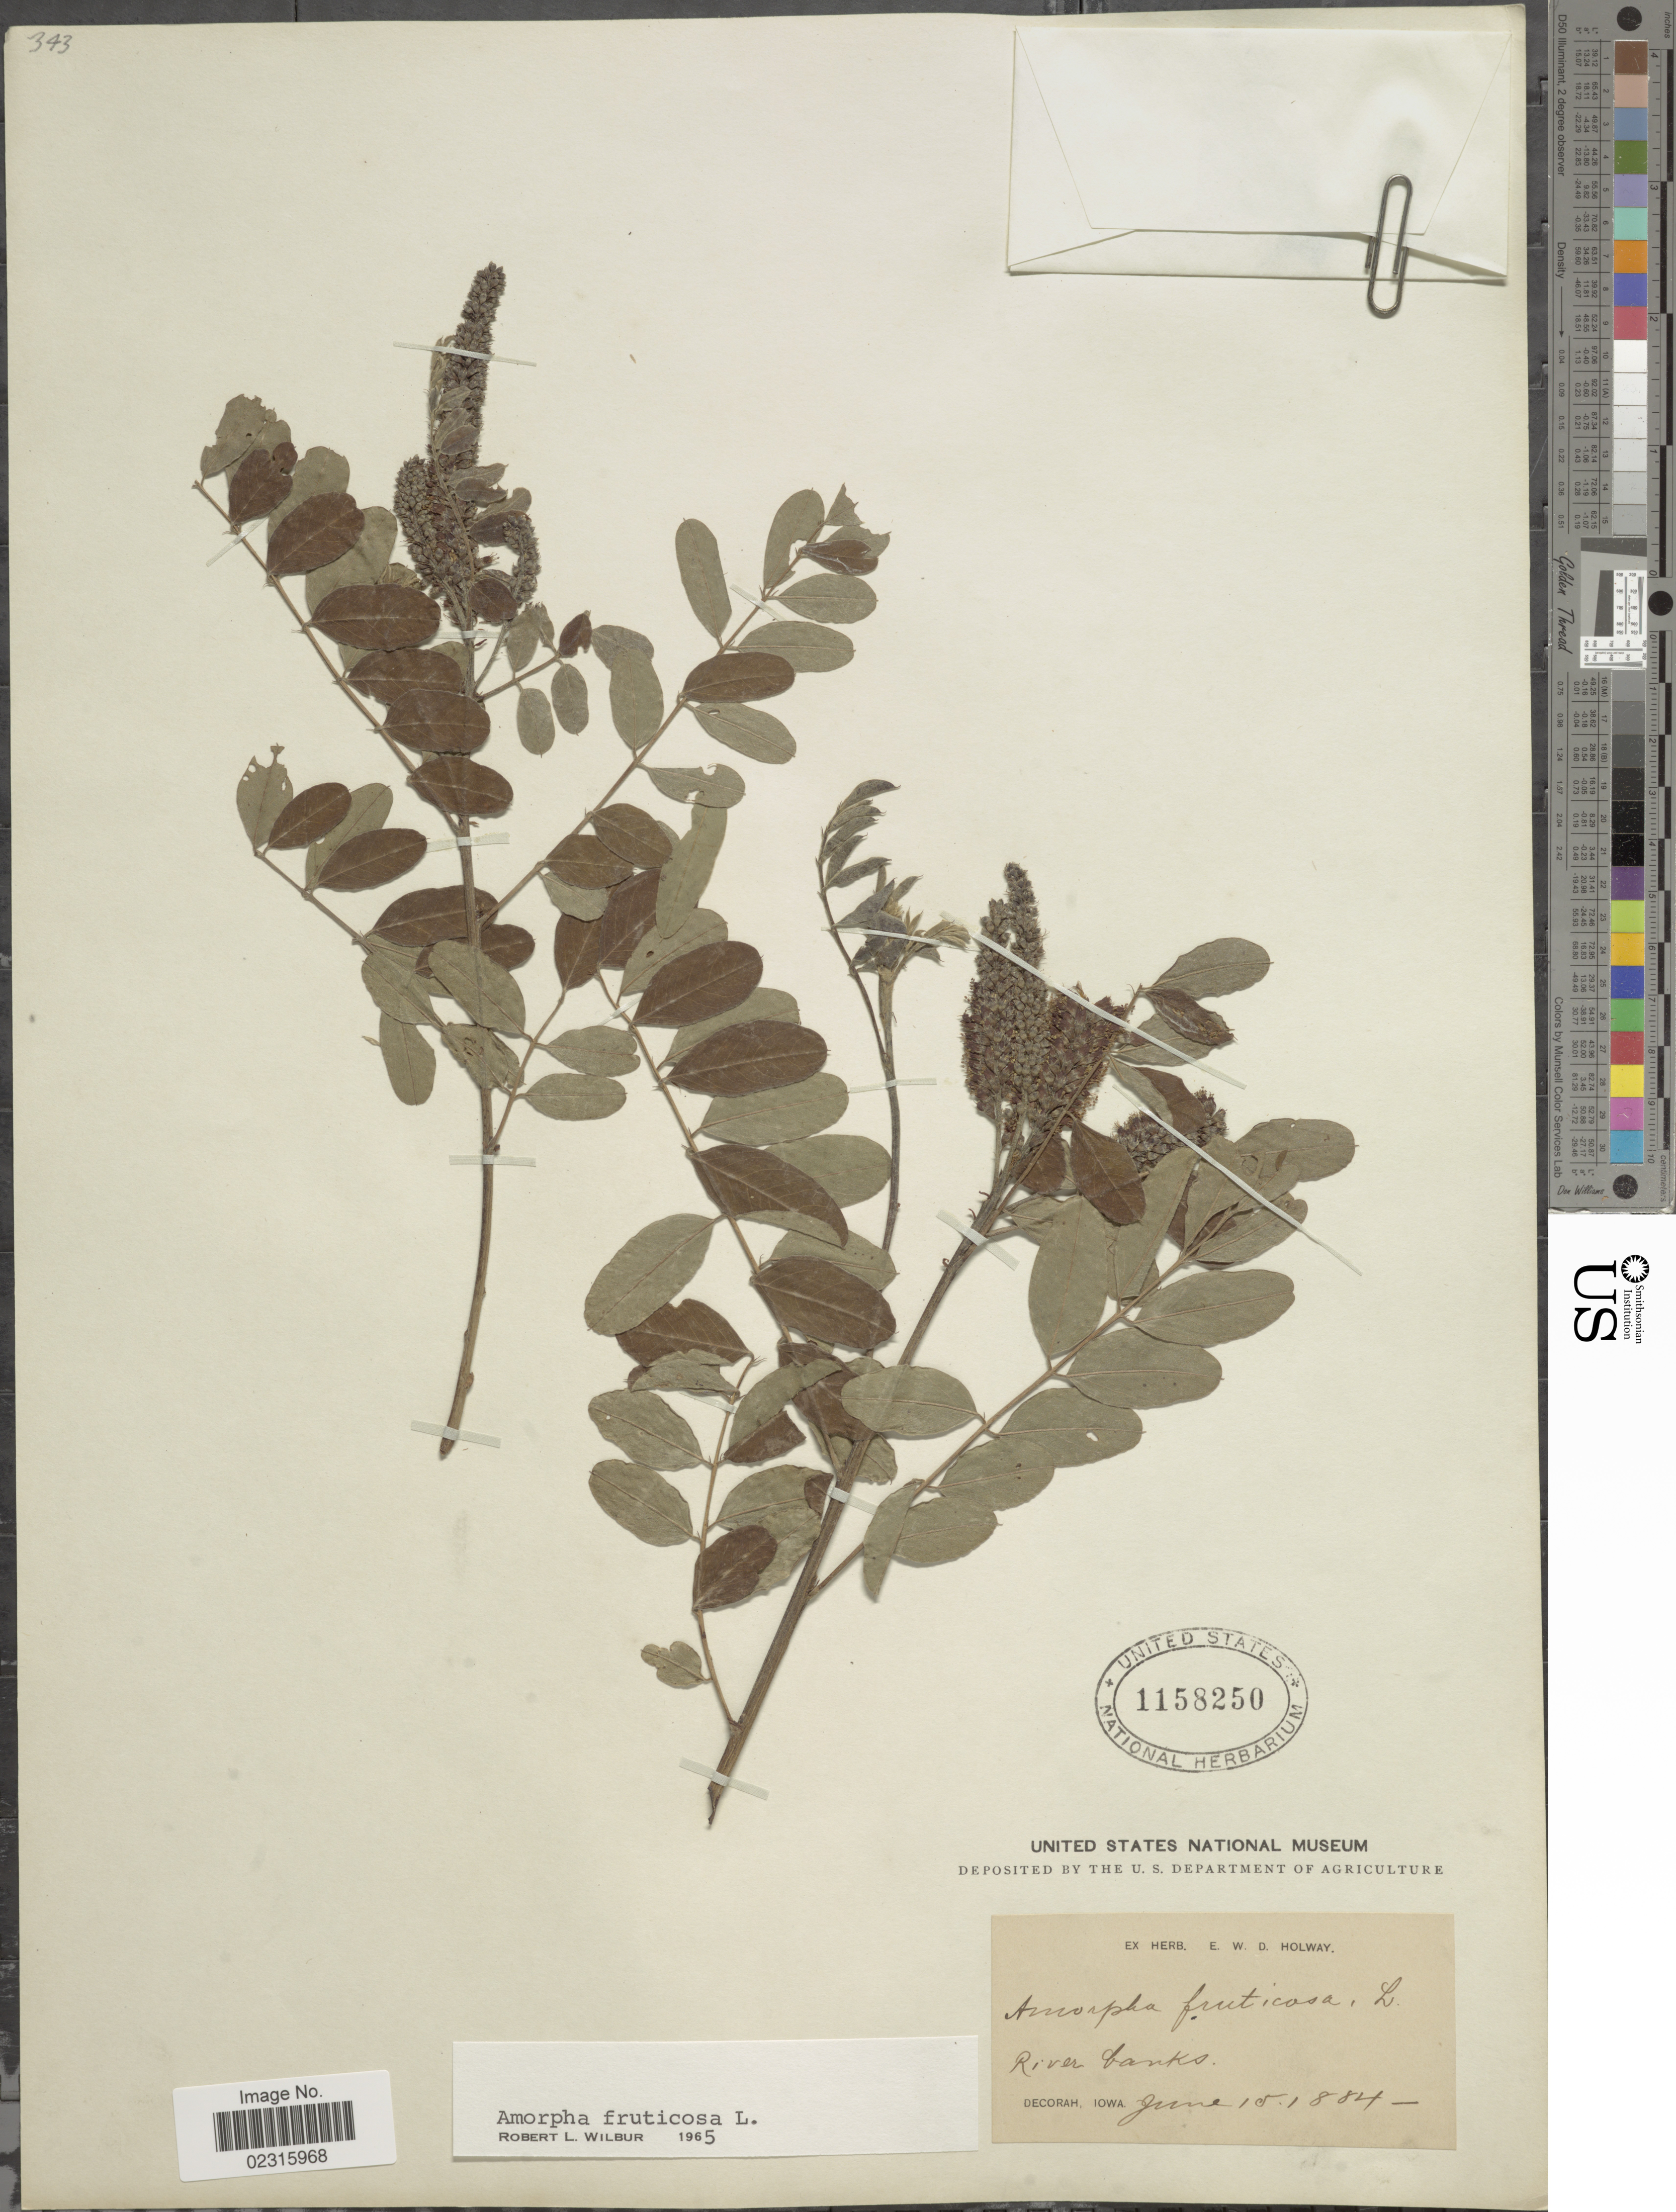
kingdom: Plantae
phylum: Tracheophyta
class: Magnoliopsida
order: Fabales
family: Fabaceae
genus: Amorpha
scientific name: Amorpha fruticosa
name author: L.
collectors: ex herb. E.W.D. Holway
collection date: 1884-06-15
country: United States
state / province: Iowa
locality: Decorah.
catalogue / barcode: US 1158250